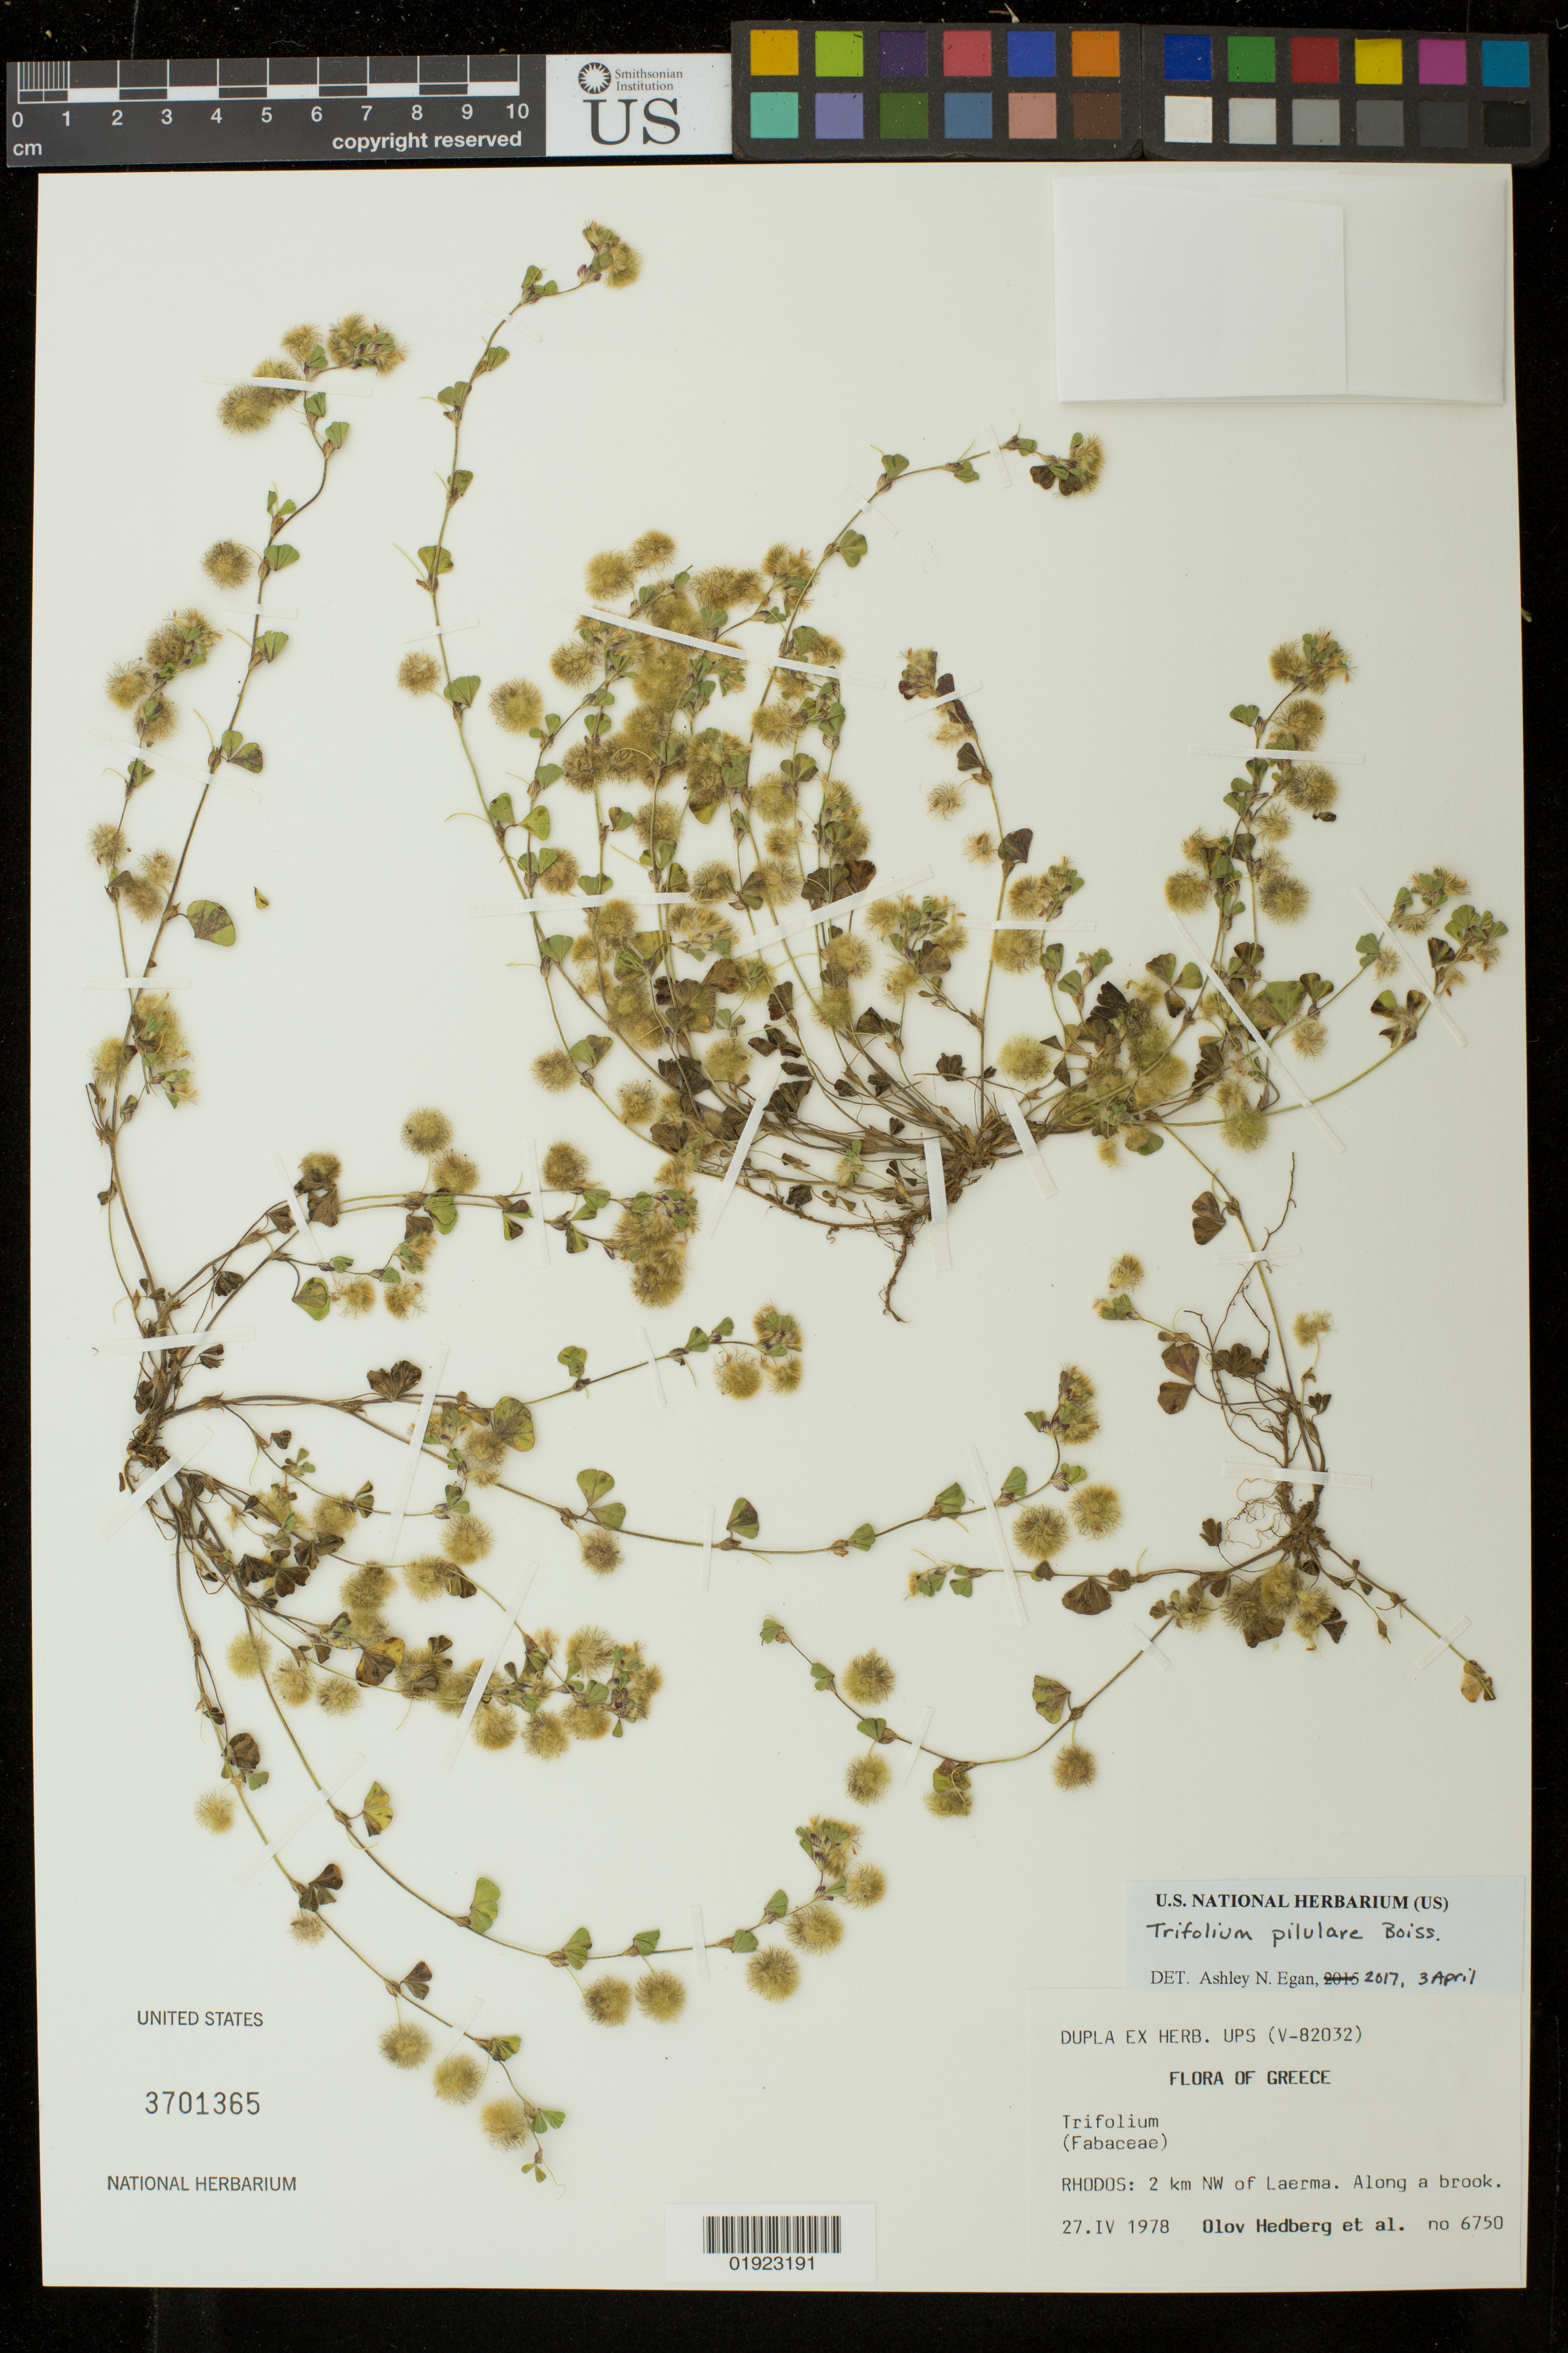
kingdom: Plantae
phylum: Tracheophyta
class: Magnoliopsida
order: Fabales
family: Fabaceae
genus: Trifolium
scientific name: Trifolium pilulare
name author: Boiss.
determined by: Egan, Ashley N., (US), Smithsonian Institution - National Museum of Natural History (UNITED STATES)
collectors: O. Hedberg et al.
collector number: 6750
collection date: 1978-04-27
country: Greece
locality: Rhodos. 2 km NW of Laerma.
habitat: Along a brook.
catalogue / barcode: US 3701365